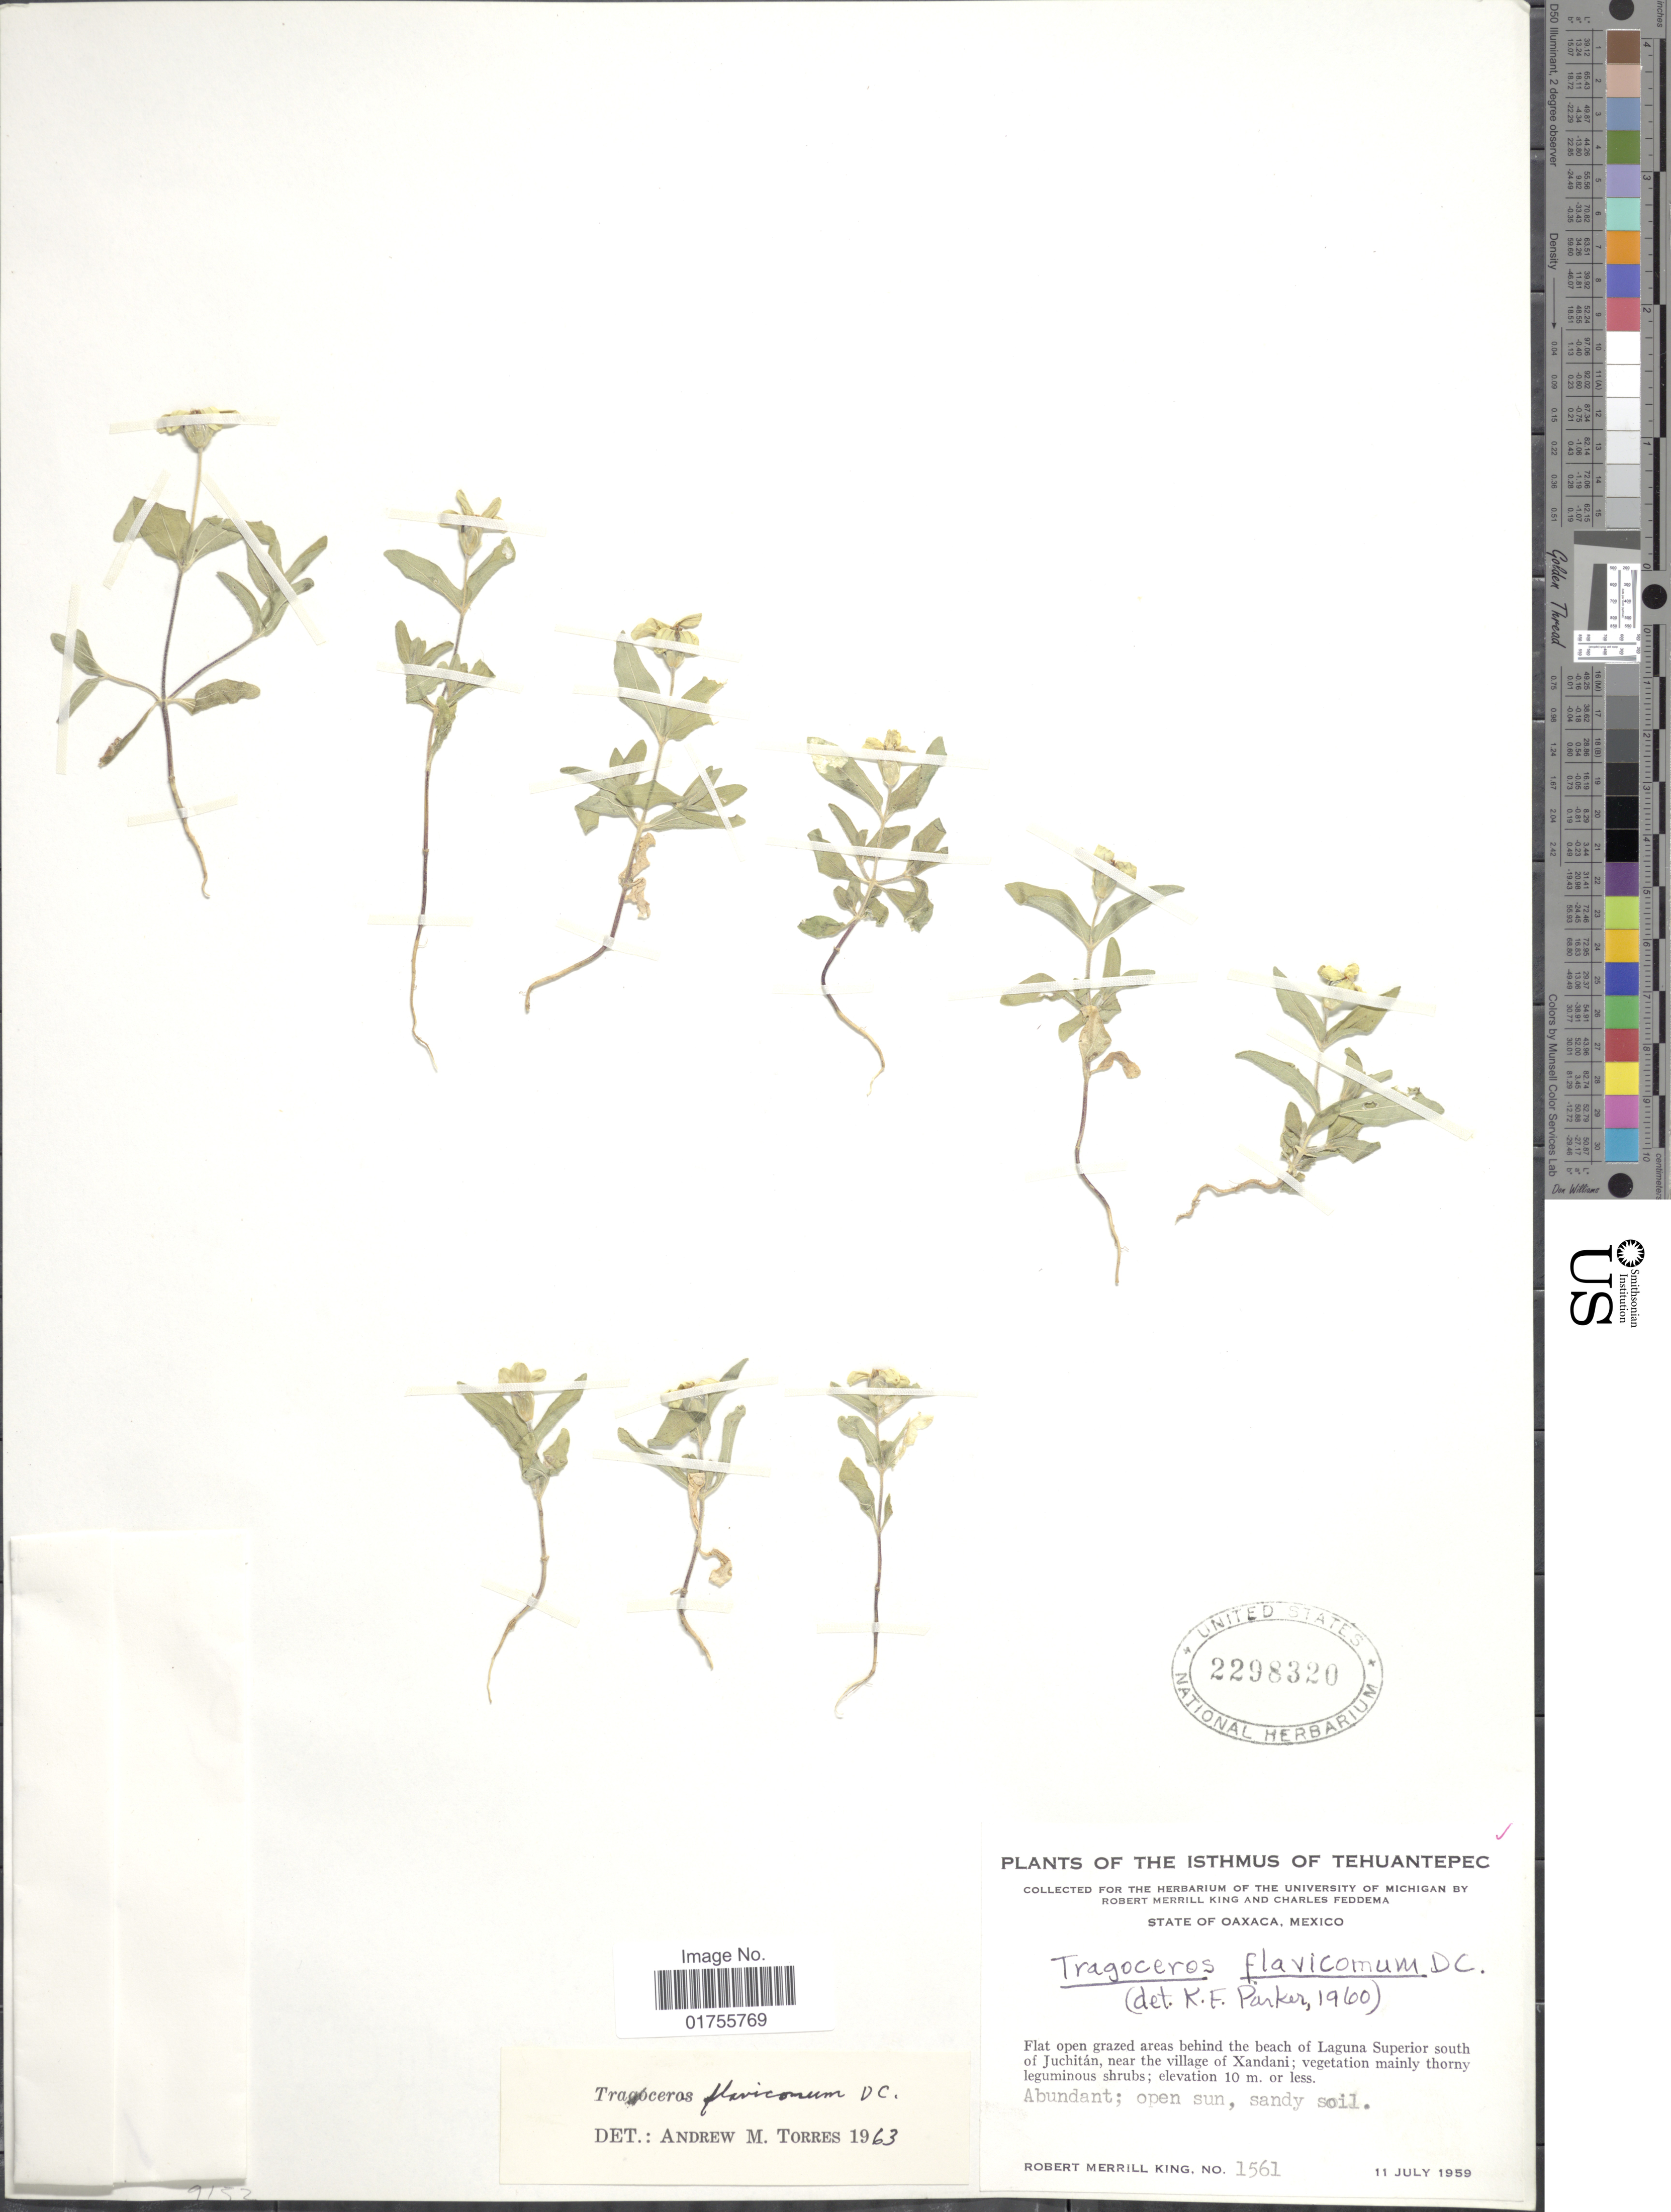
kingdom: Plantae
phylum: Tracheophyta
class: Magnoliopsida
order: Asterales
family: Asteraceae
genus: Tragoceros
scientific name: Tragoceros flavicomum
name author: DC.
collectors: R. M. King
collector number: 1561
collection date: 1959-07-11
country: Mexico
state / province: Oaxaca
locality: The Isthmus of Tehuantepec, Flat grazed areas behind the beach of Laguna Superior south of Juchitán, near the village of Xandani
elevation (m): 10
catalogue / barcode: US 2298320